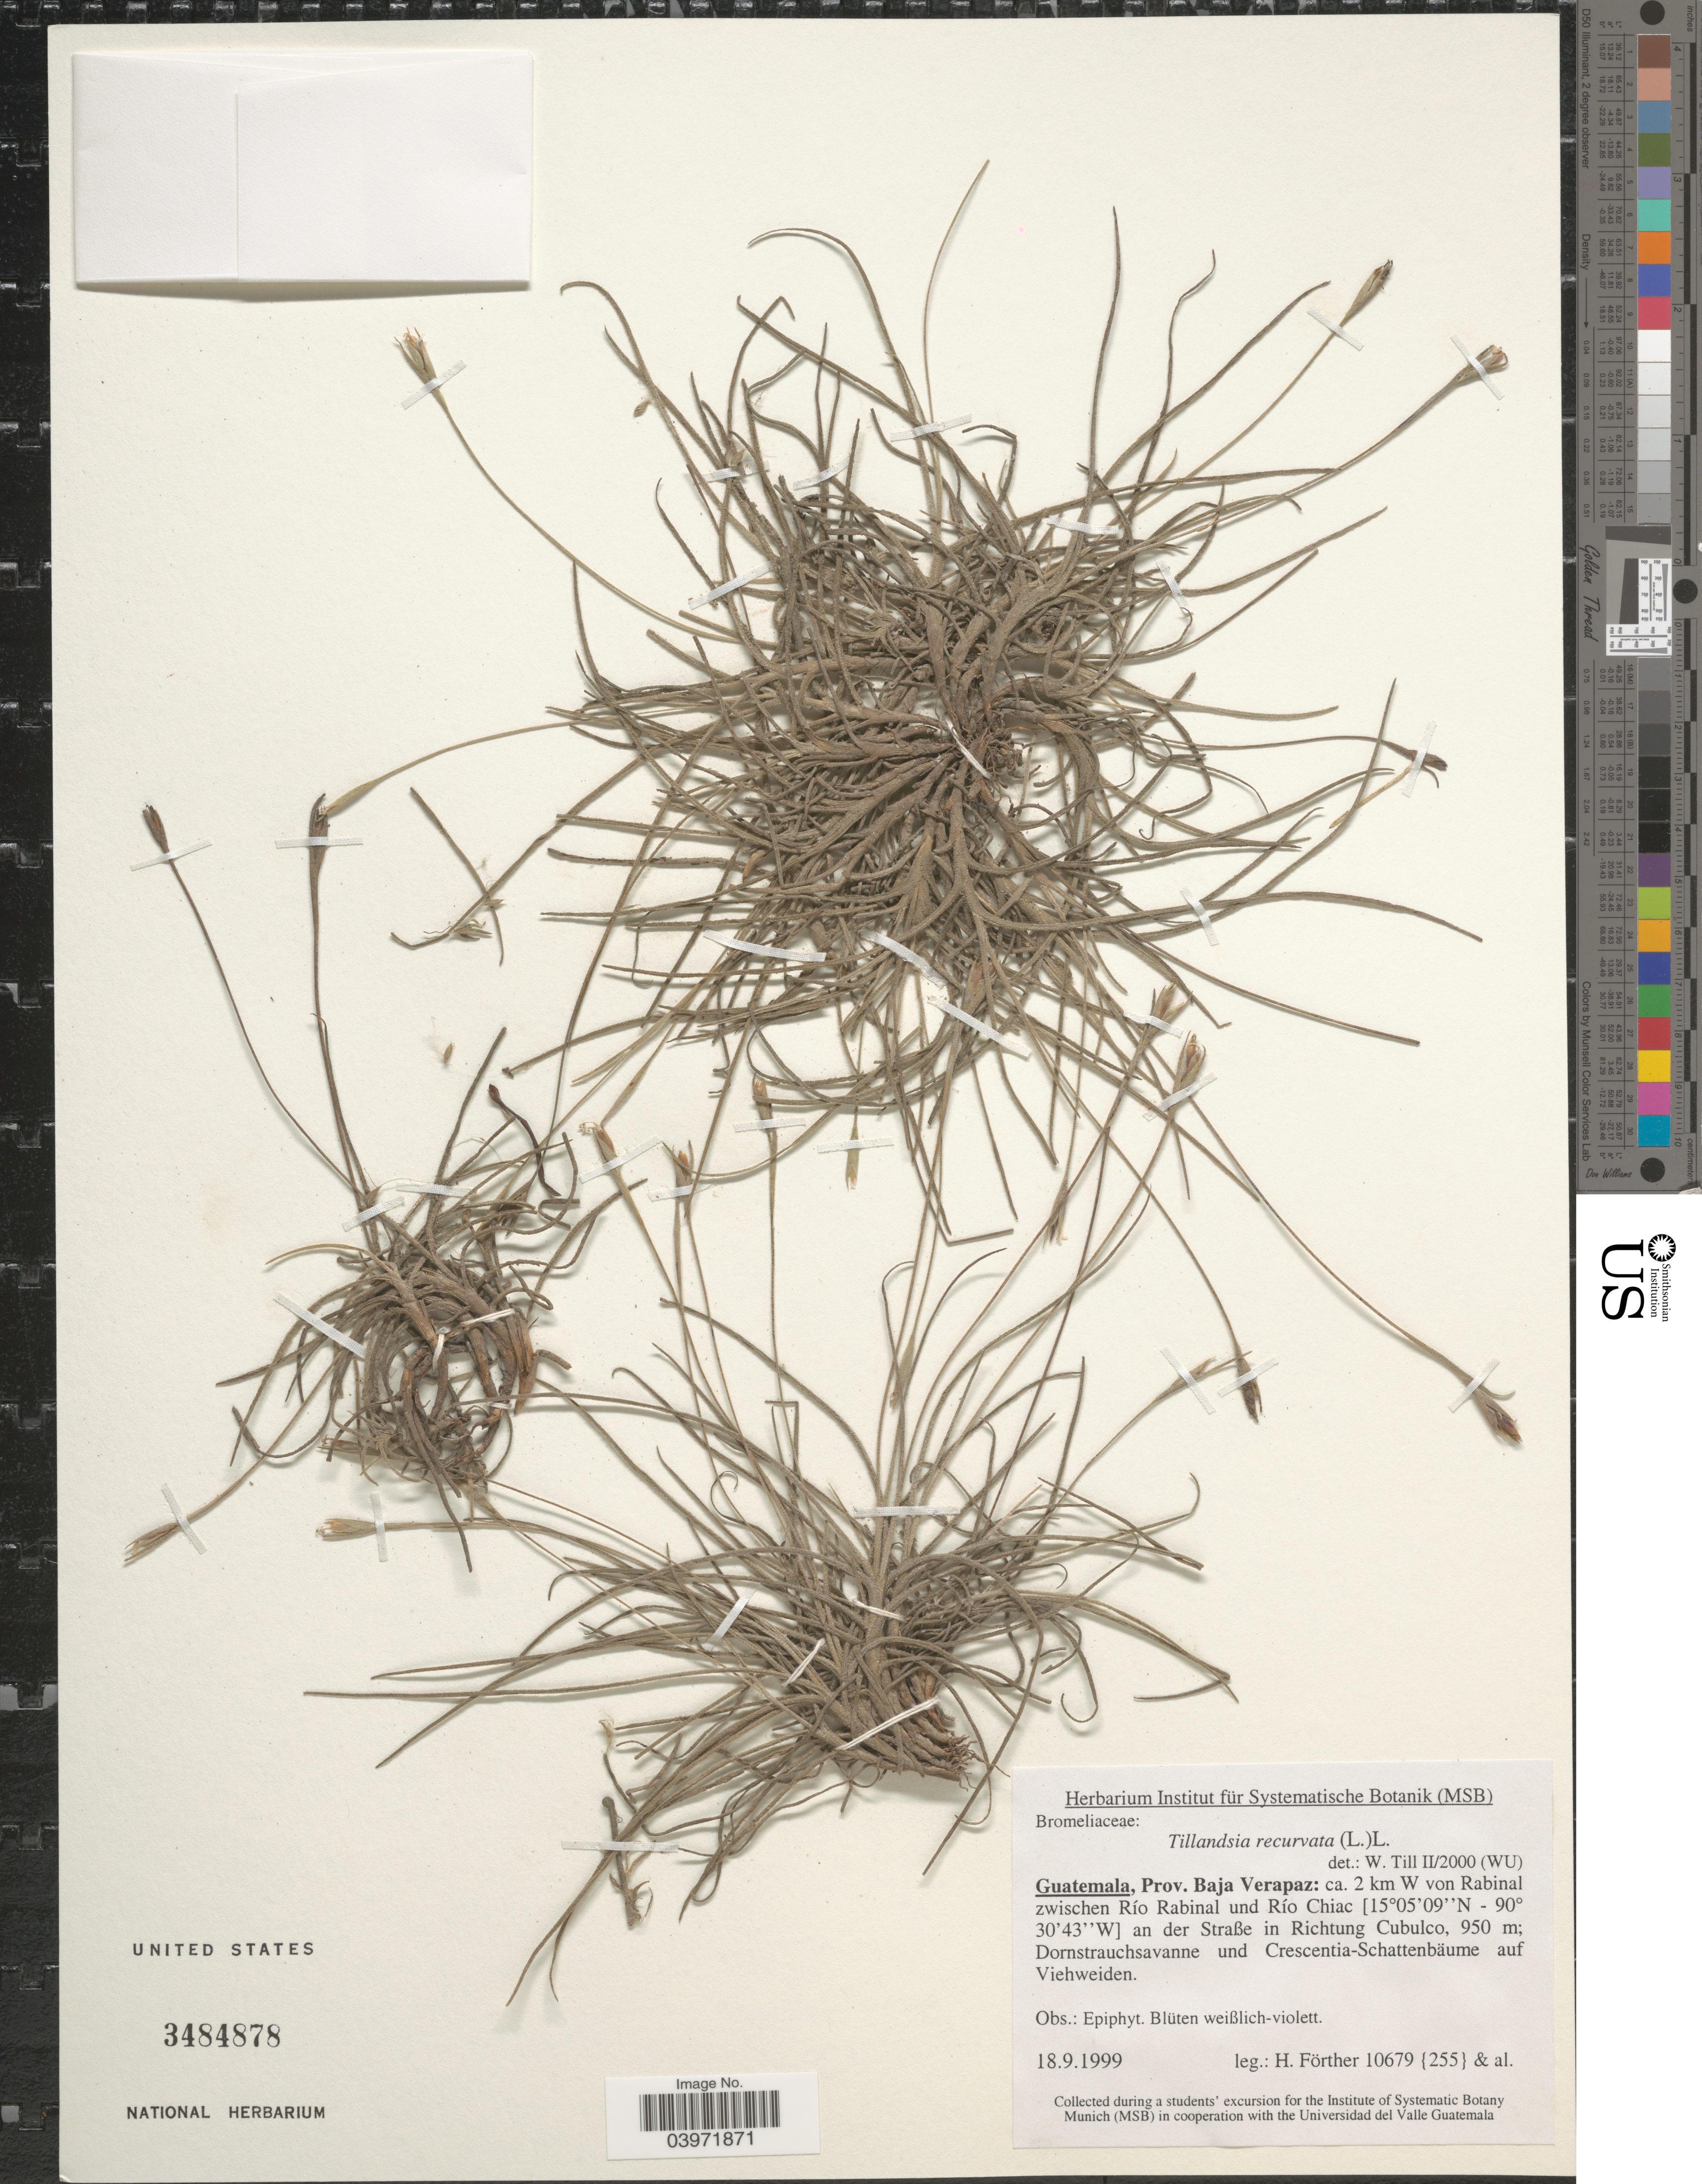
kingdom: Plantae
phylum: Tracheophyta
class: Liliopsida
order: Poales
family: Bromeliaceae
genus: Tillandsia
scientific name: Tillandsia recurvata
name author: L.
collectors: H. Förther & et al.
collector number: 255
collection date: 1999-09-18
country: Guatemala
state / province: Baja Verapaz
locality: Ca. 2 km W von Rabinal zwischen Río Rabinal und Río Chiac an der Straße in Richtung Cubulco.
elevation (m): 950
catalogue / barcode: US 3484878